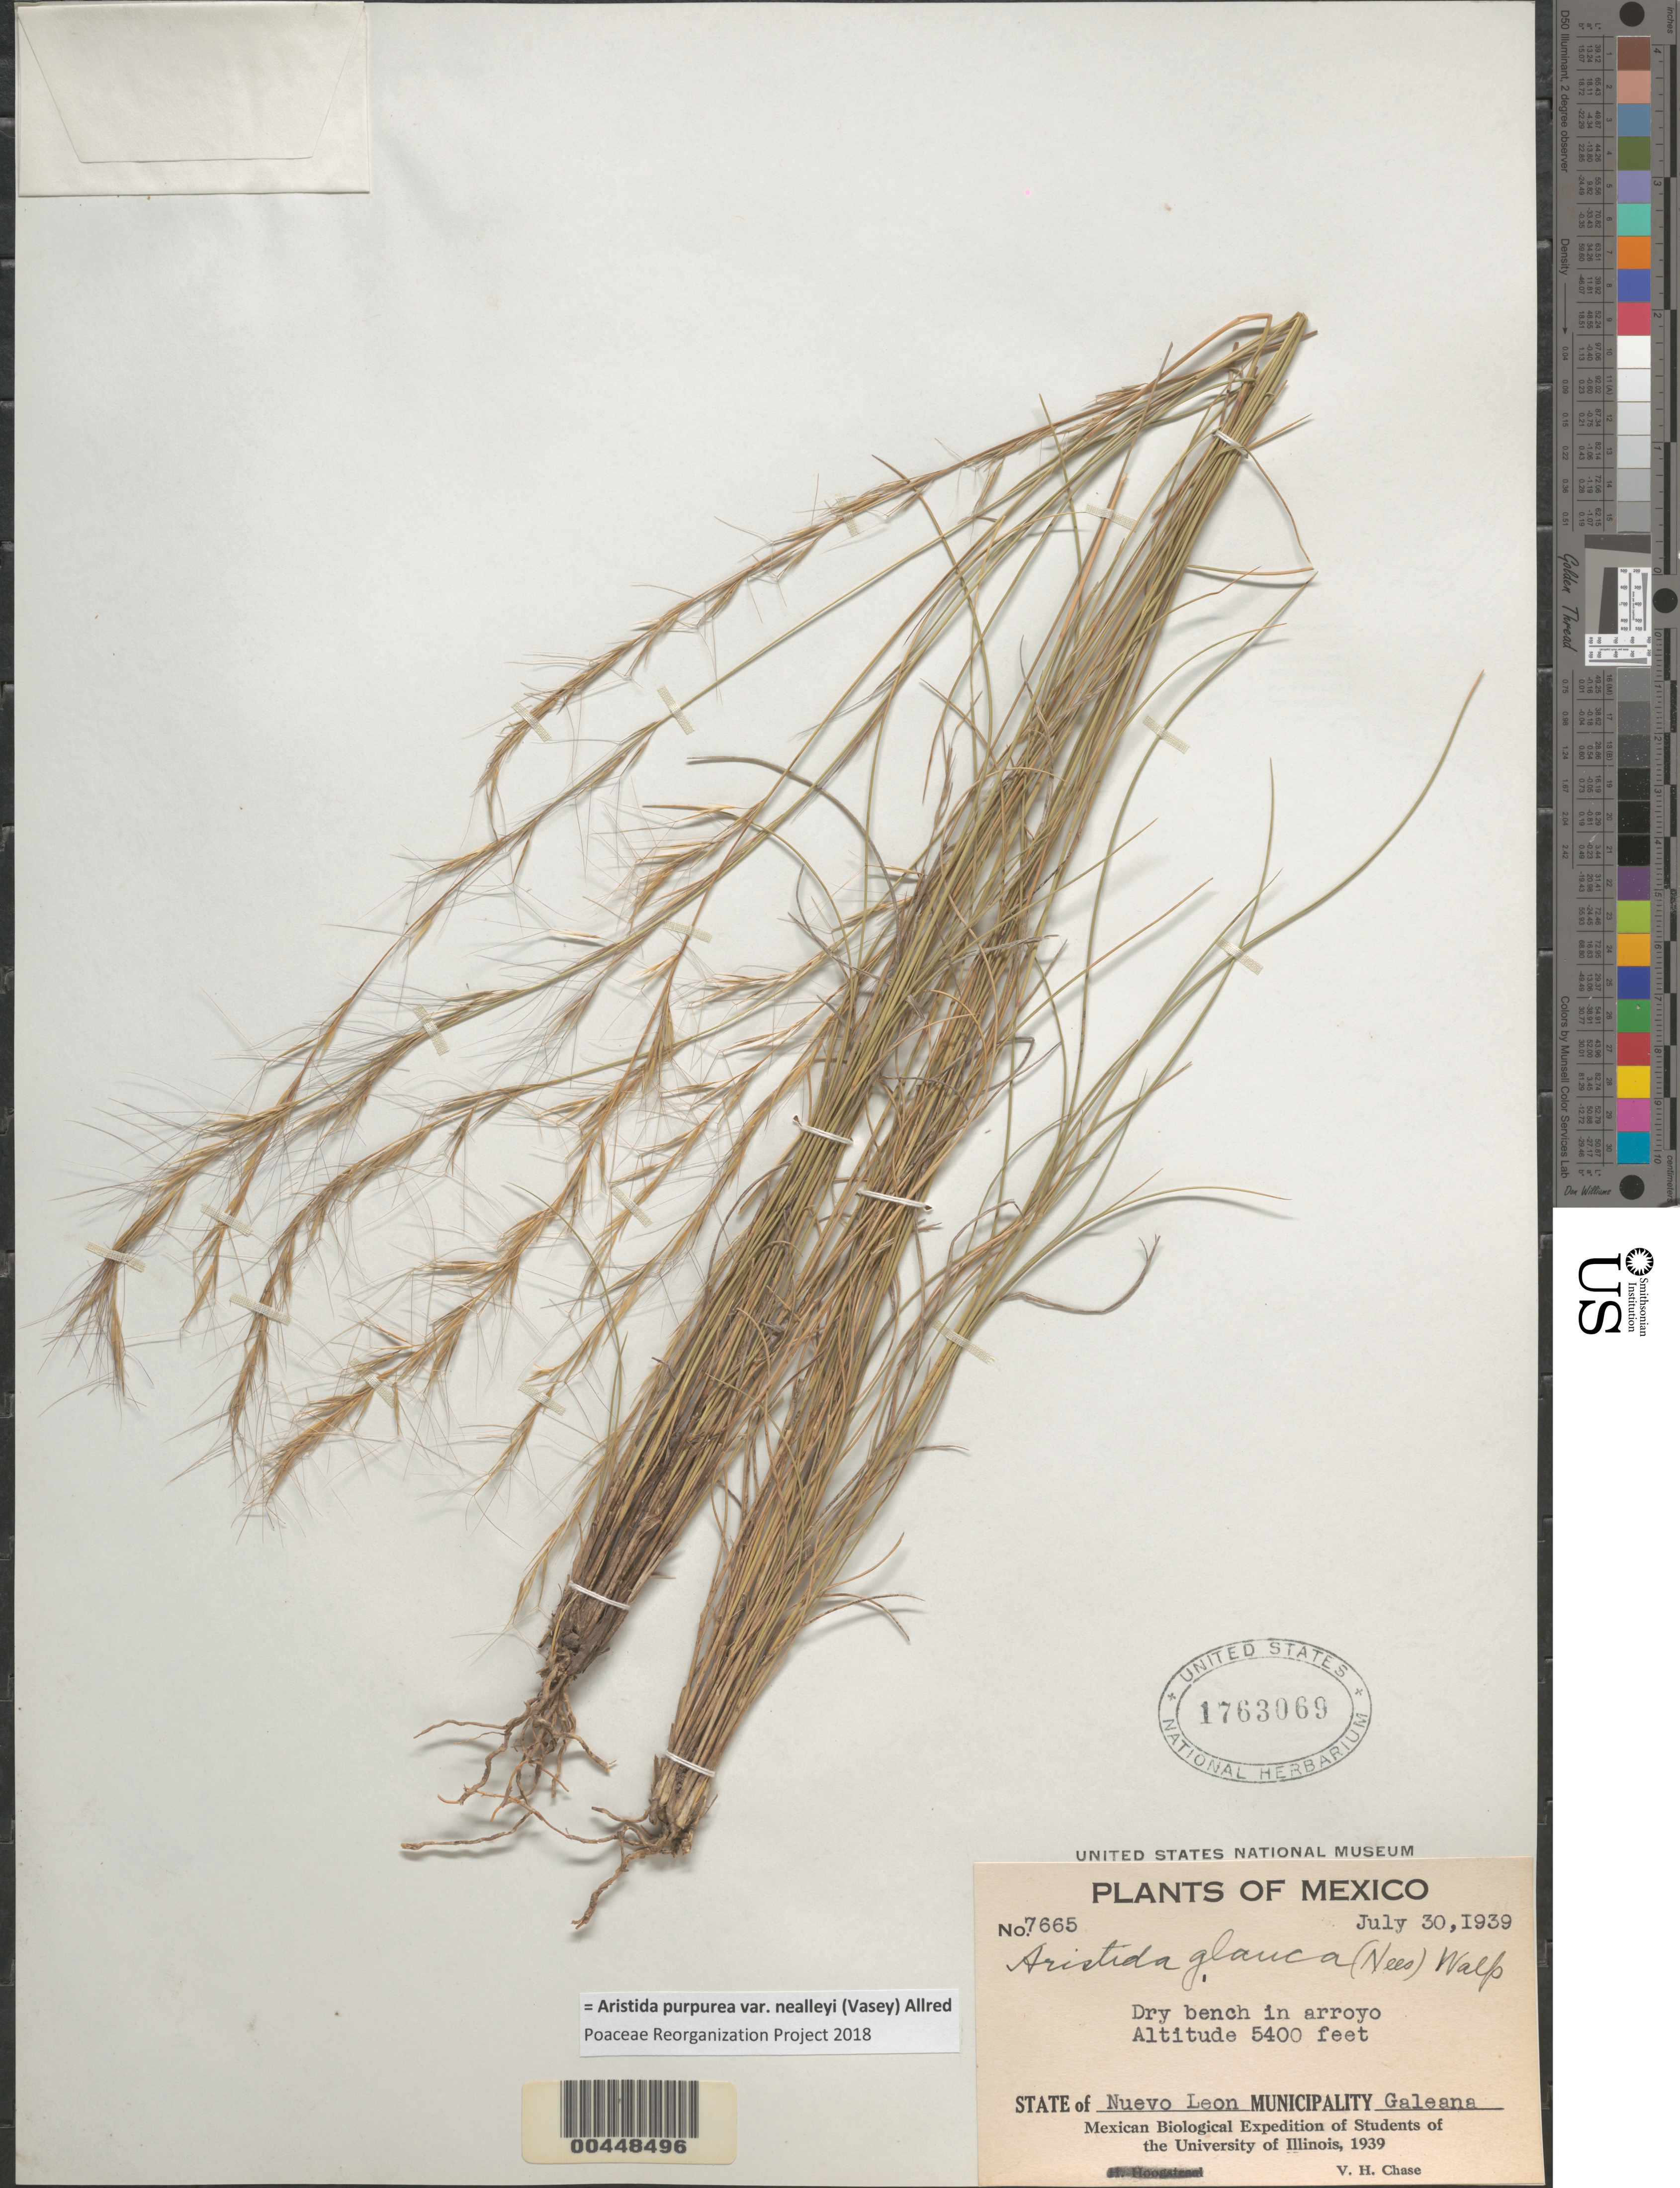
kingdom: Plantae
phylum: Tracheophyta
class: Liliopsida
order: Poales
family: Poaceae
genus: Aristida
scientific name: Aristida purpurea var. nealleyi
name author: (Vasey) Allred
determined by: Poaceae Reorganization Project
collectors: V. H. Chase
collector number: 7665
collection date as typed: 30 Jul 1939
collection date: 1939-07-30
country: Mexico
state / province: Nuevo León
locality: Municipality Galeana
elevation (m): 1646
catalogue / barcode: US 1763069